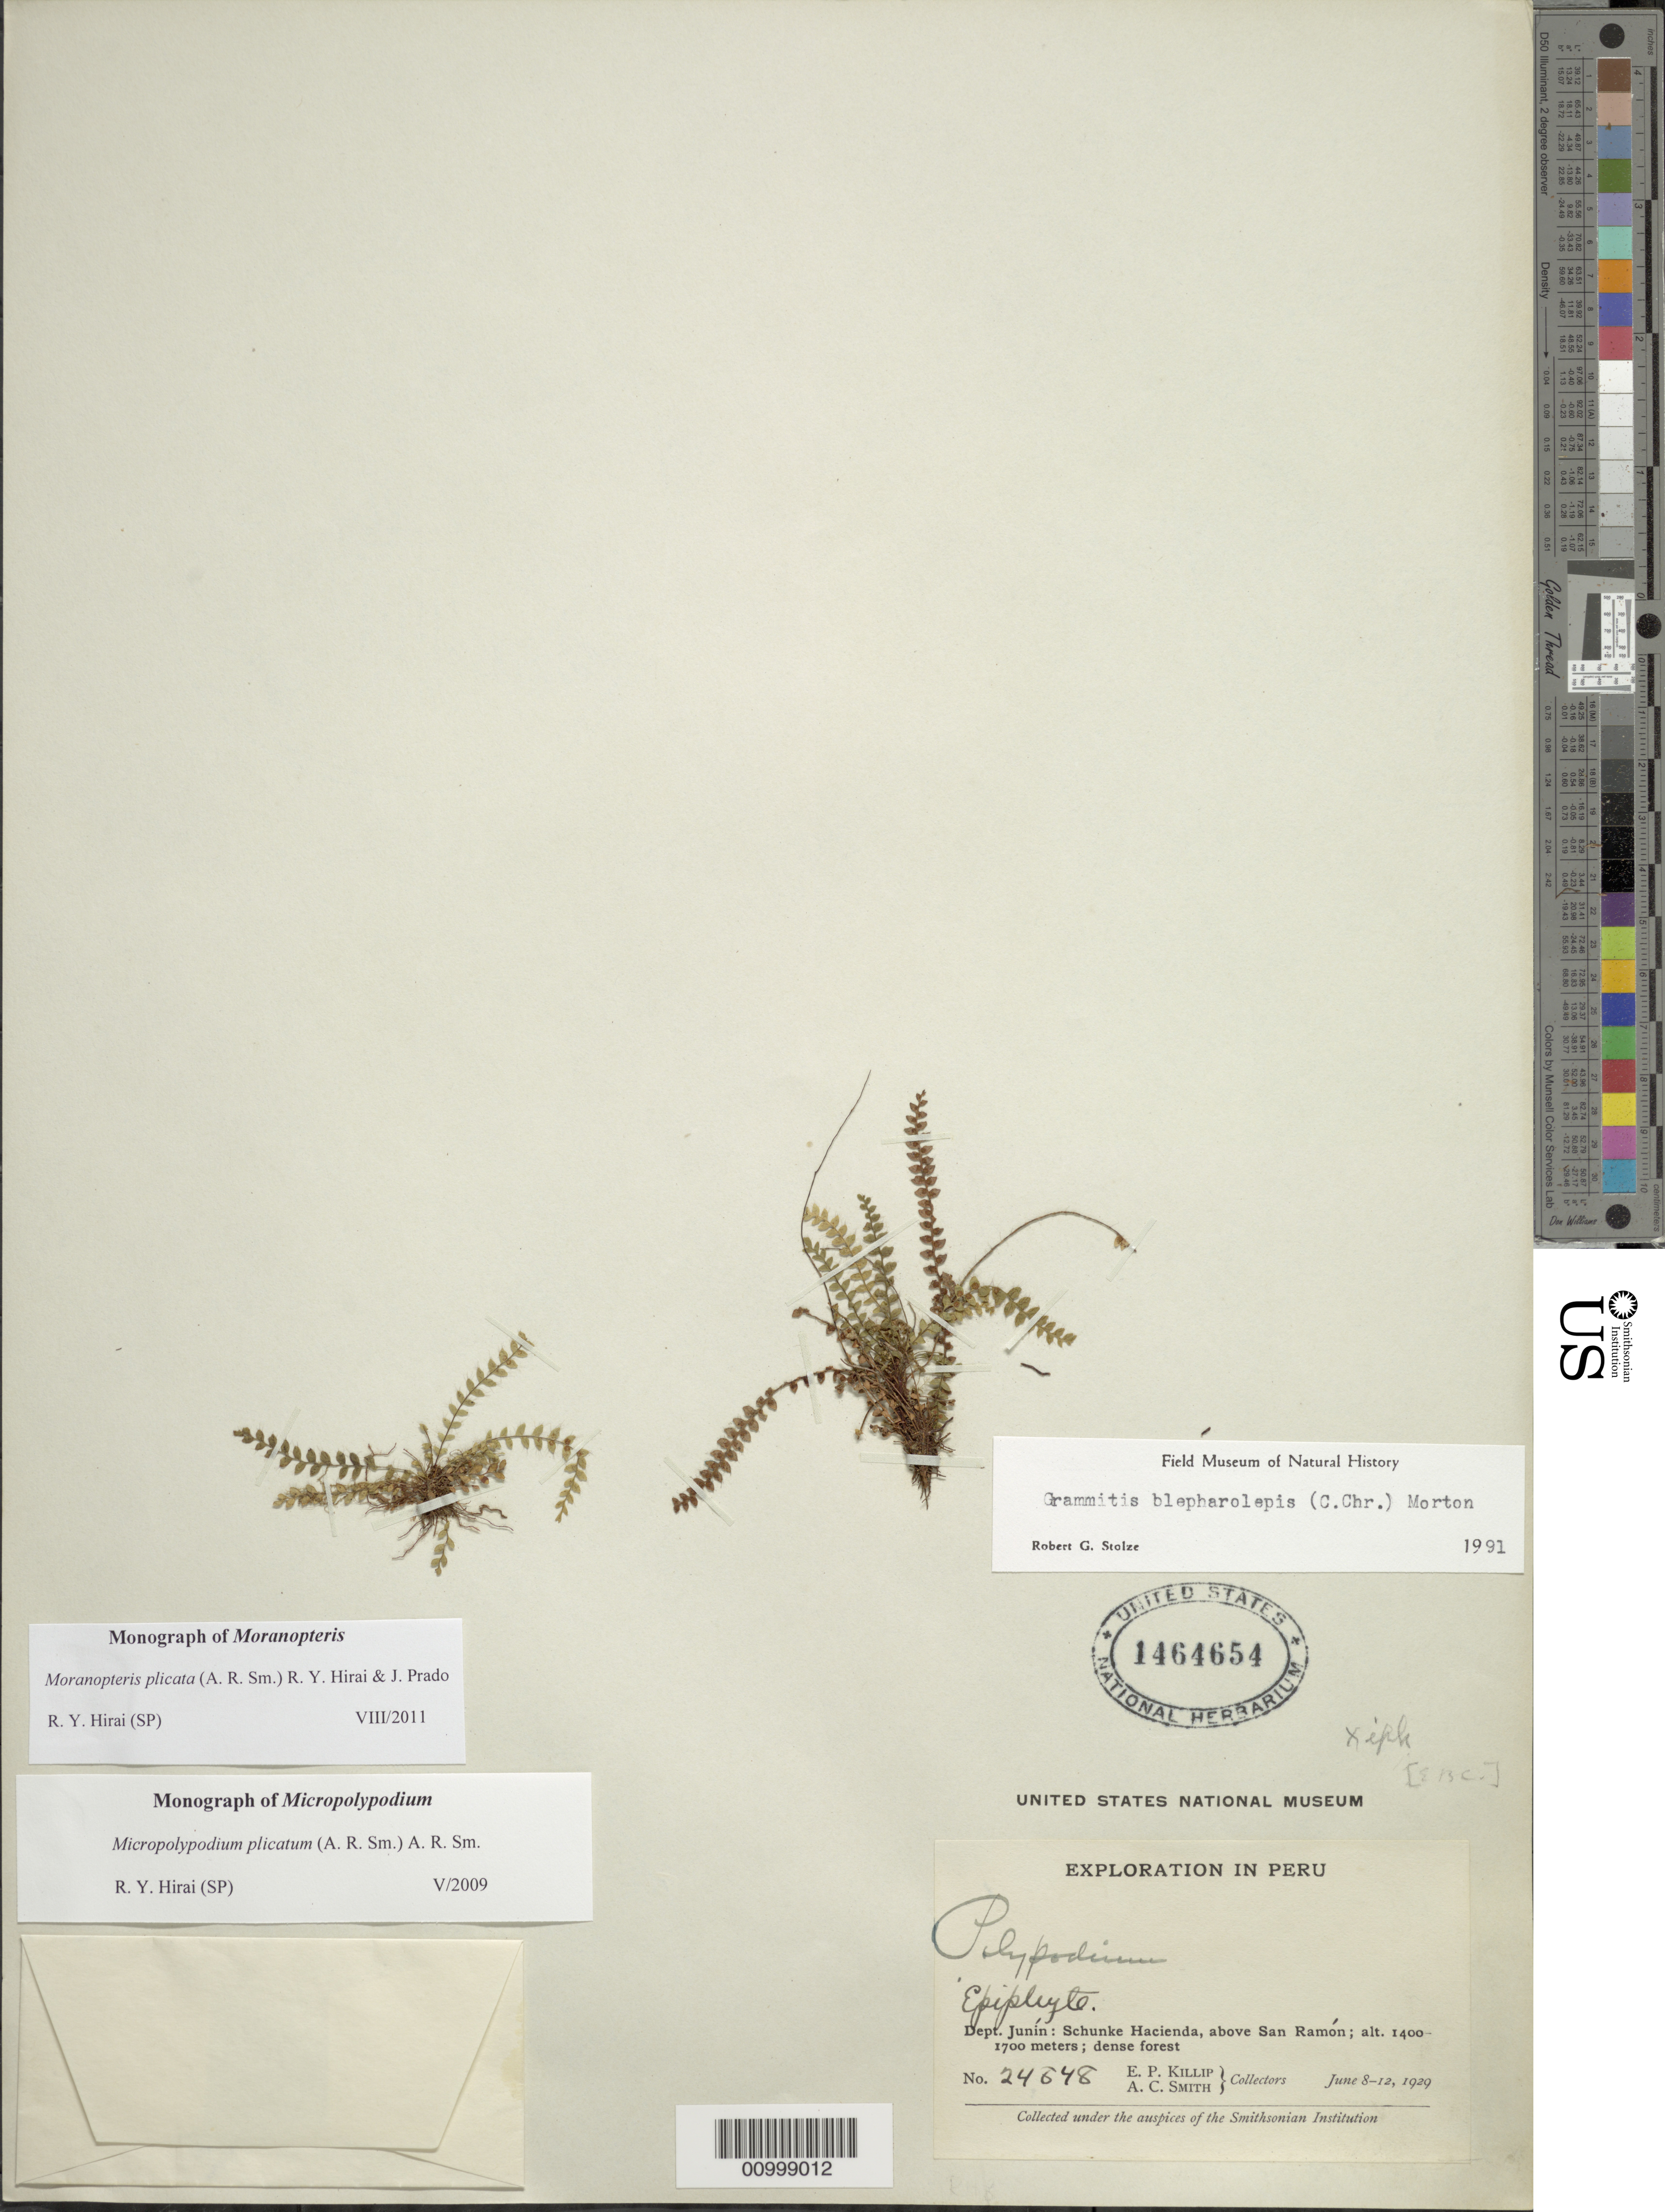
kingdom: Plantae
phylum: Tracheophyta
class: Polypodiopsida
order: Polypodiales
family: Polypodiaceae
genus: Moranopteris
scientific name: Moranopteris plicata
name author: (A.R. Sm.) R. Y. Hirai & J. Prado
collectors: E. P. Killip & A. C. Smith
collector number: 24548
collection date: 1929-06-08/1929-06-12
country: Peru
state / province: Junín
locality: Schunke Hacienda, above San Ramon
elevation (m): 1400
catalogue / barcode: US 1464654